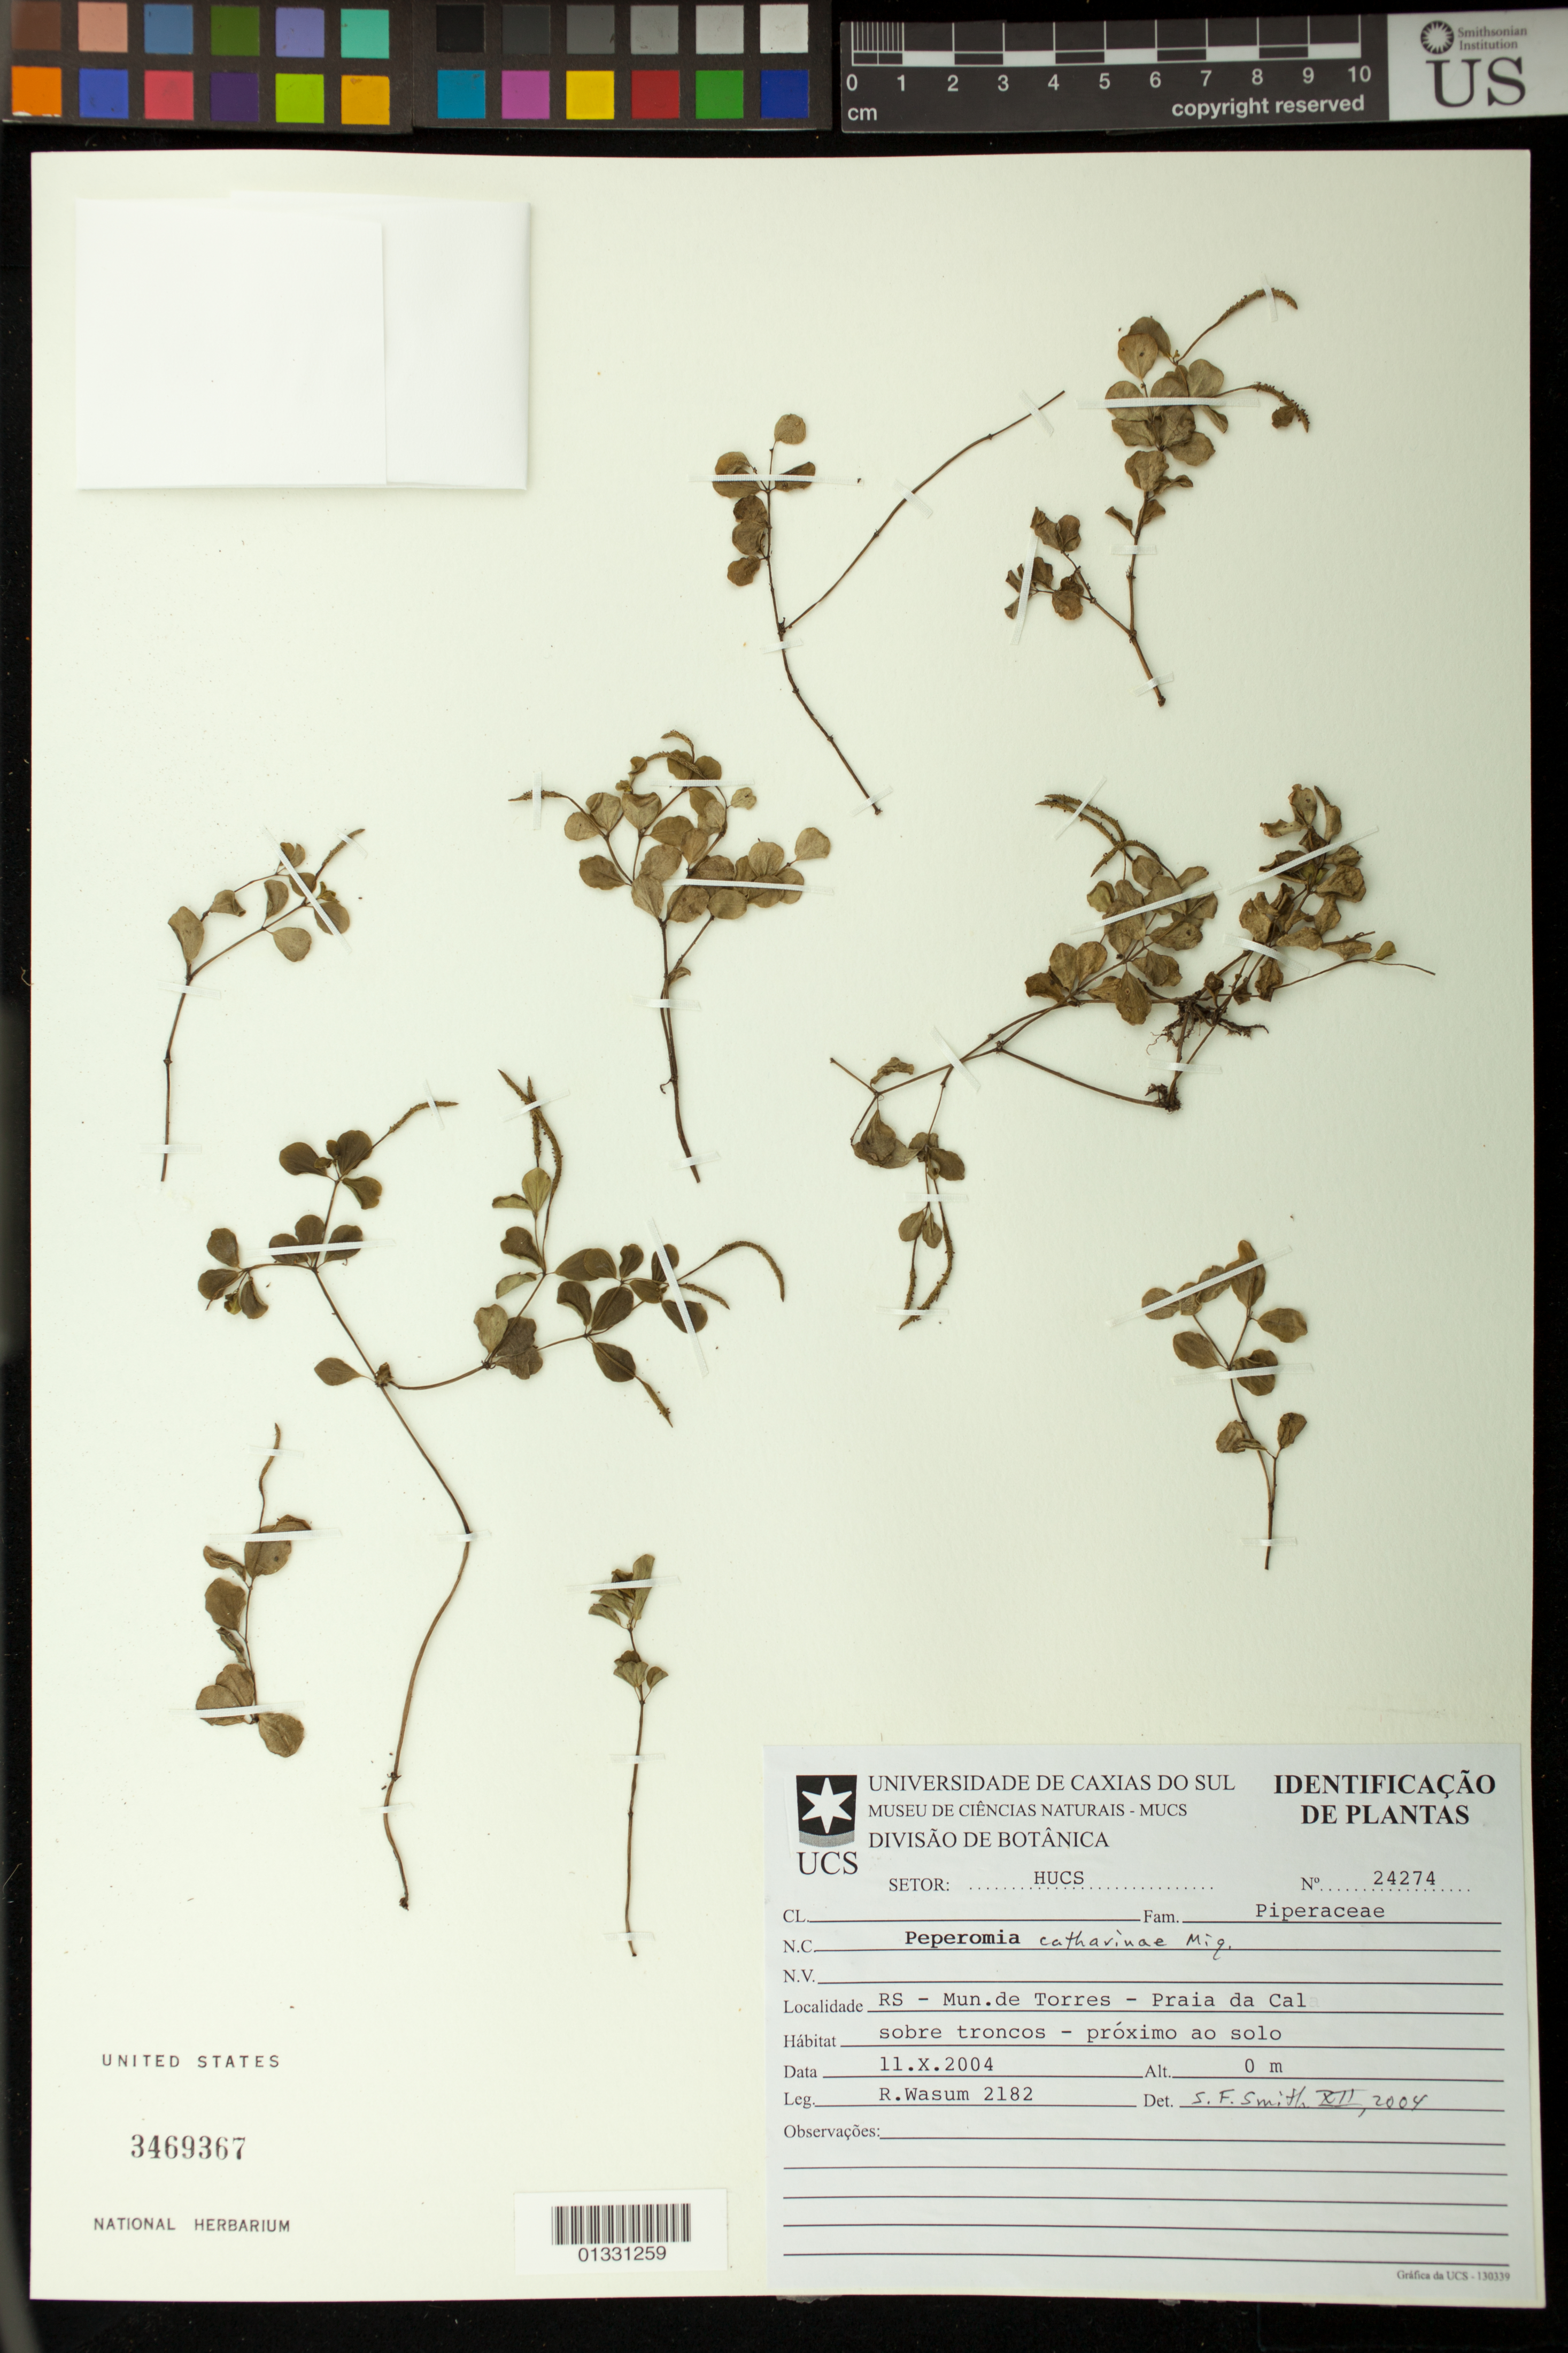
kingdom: Plantae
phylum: Tracheophyta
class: Magnoliopsida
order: Piperales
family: Piperaceae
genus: Peperomia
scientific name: Peperomia catharinae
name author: Miq.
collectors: R. Wasum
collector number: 2182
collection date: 2004-10-11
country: Brazil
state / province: Rio Grande do Sul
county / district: Tôrres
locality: Praia da Cal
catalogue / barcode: US 3469367